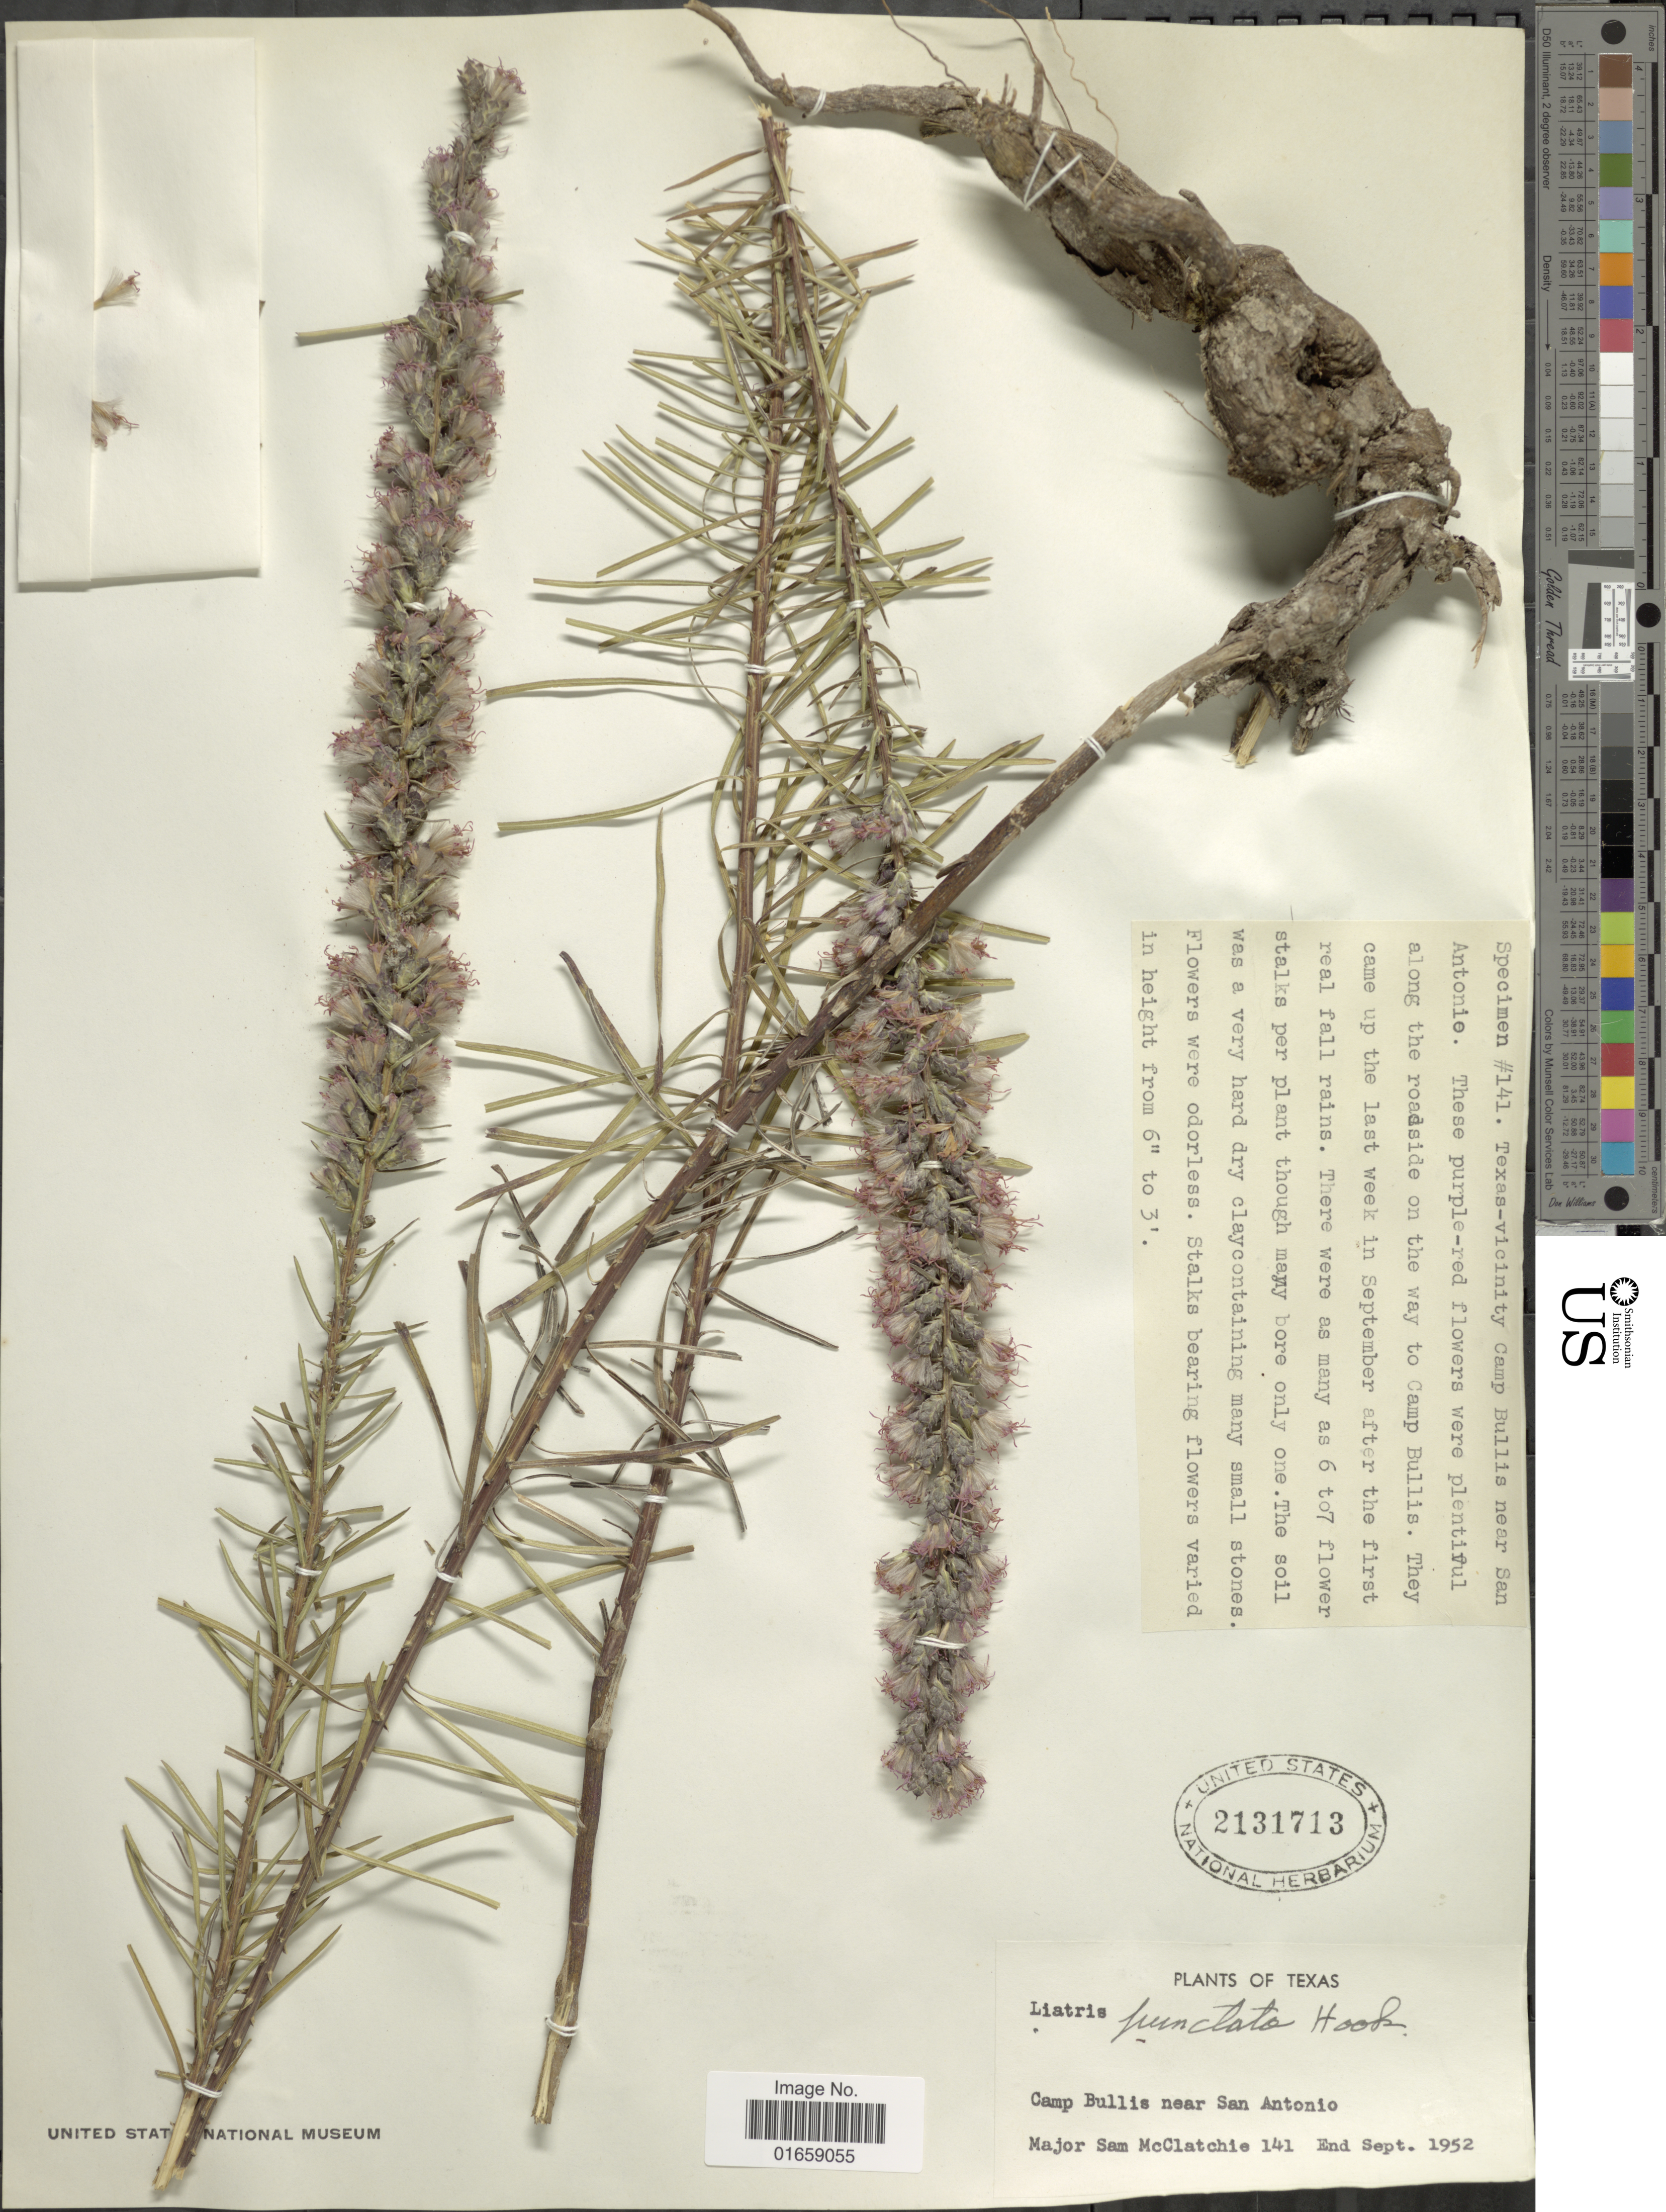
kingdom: Plantae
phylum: Tracheophyta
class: Magnoliopsida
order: Asterales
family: Asteraceae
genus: Liatris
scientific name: Liatris punctata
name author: Hook.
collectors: S. McClatchie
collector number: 141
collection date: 1952-09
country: United States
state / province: Texas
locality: Camp Bullis near San Antonio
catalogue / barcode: US 2131713